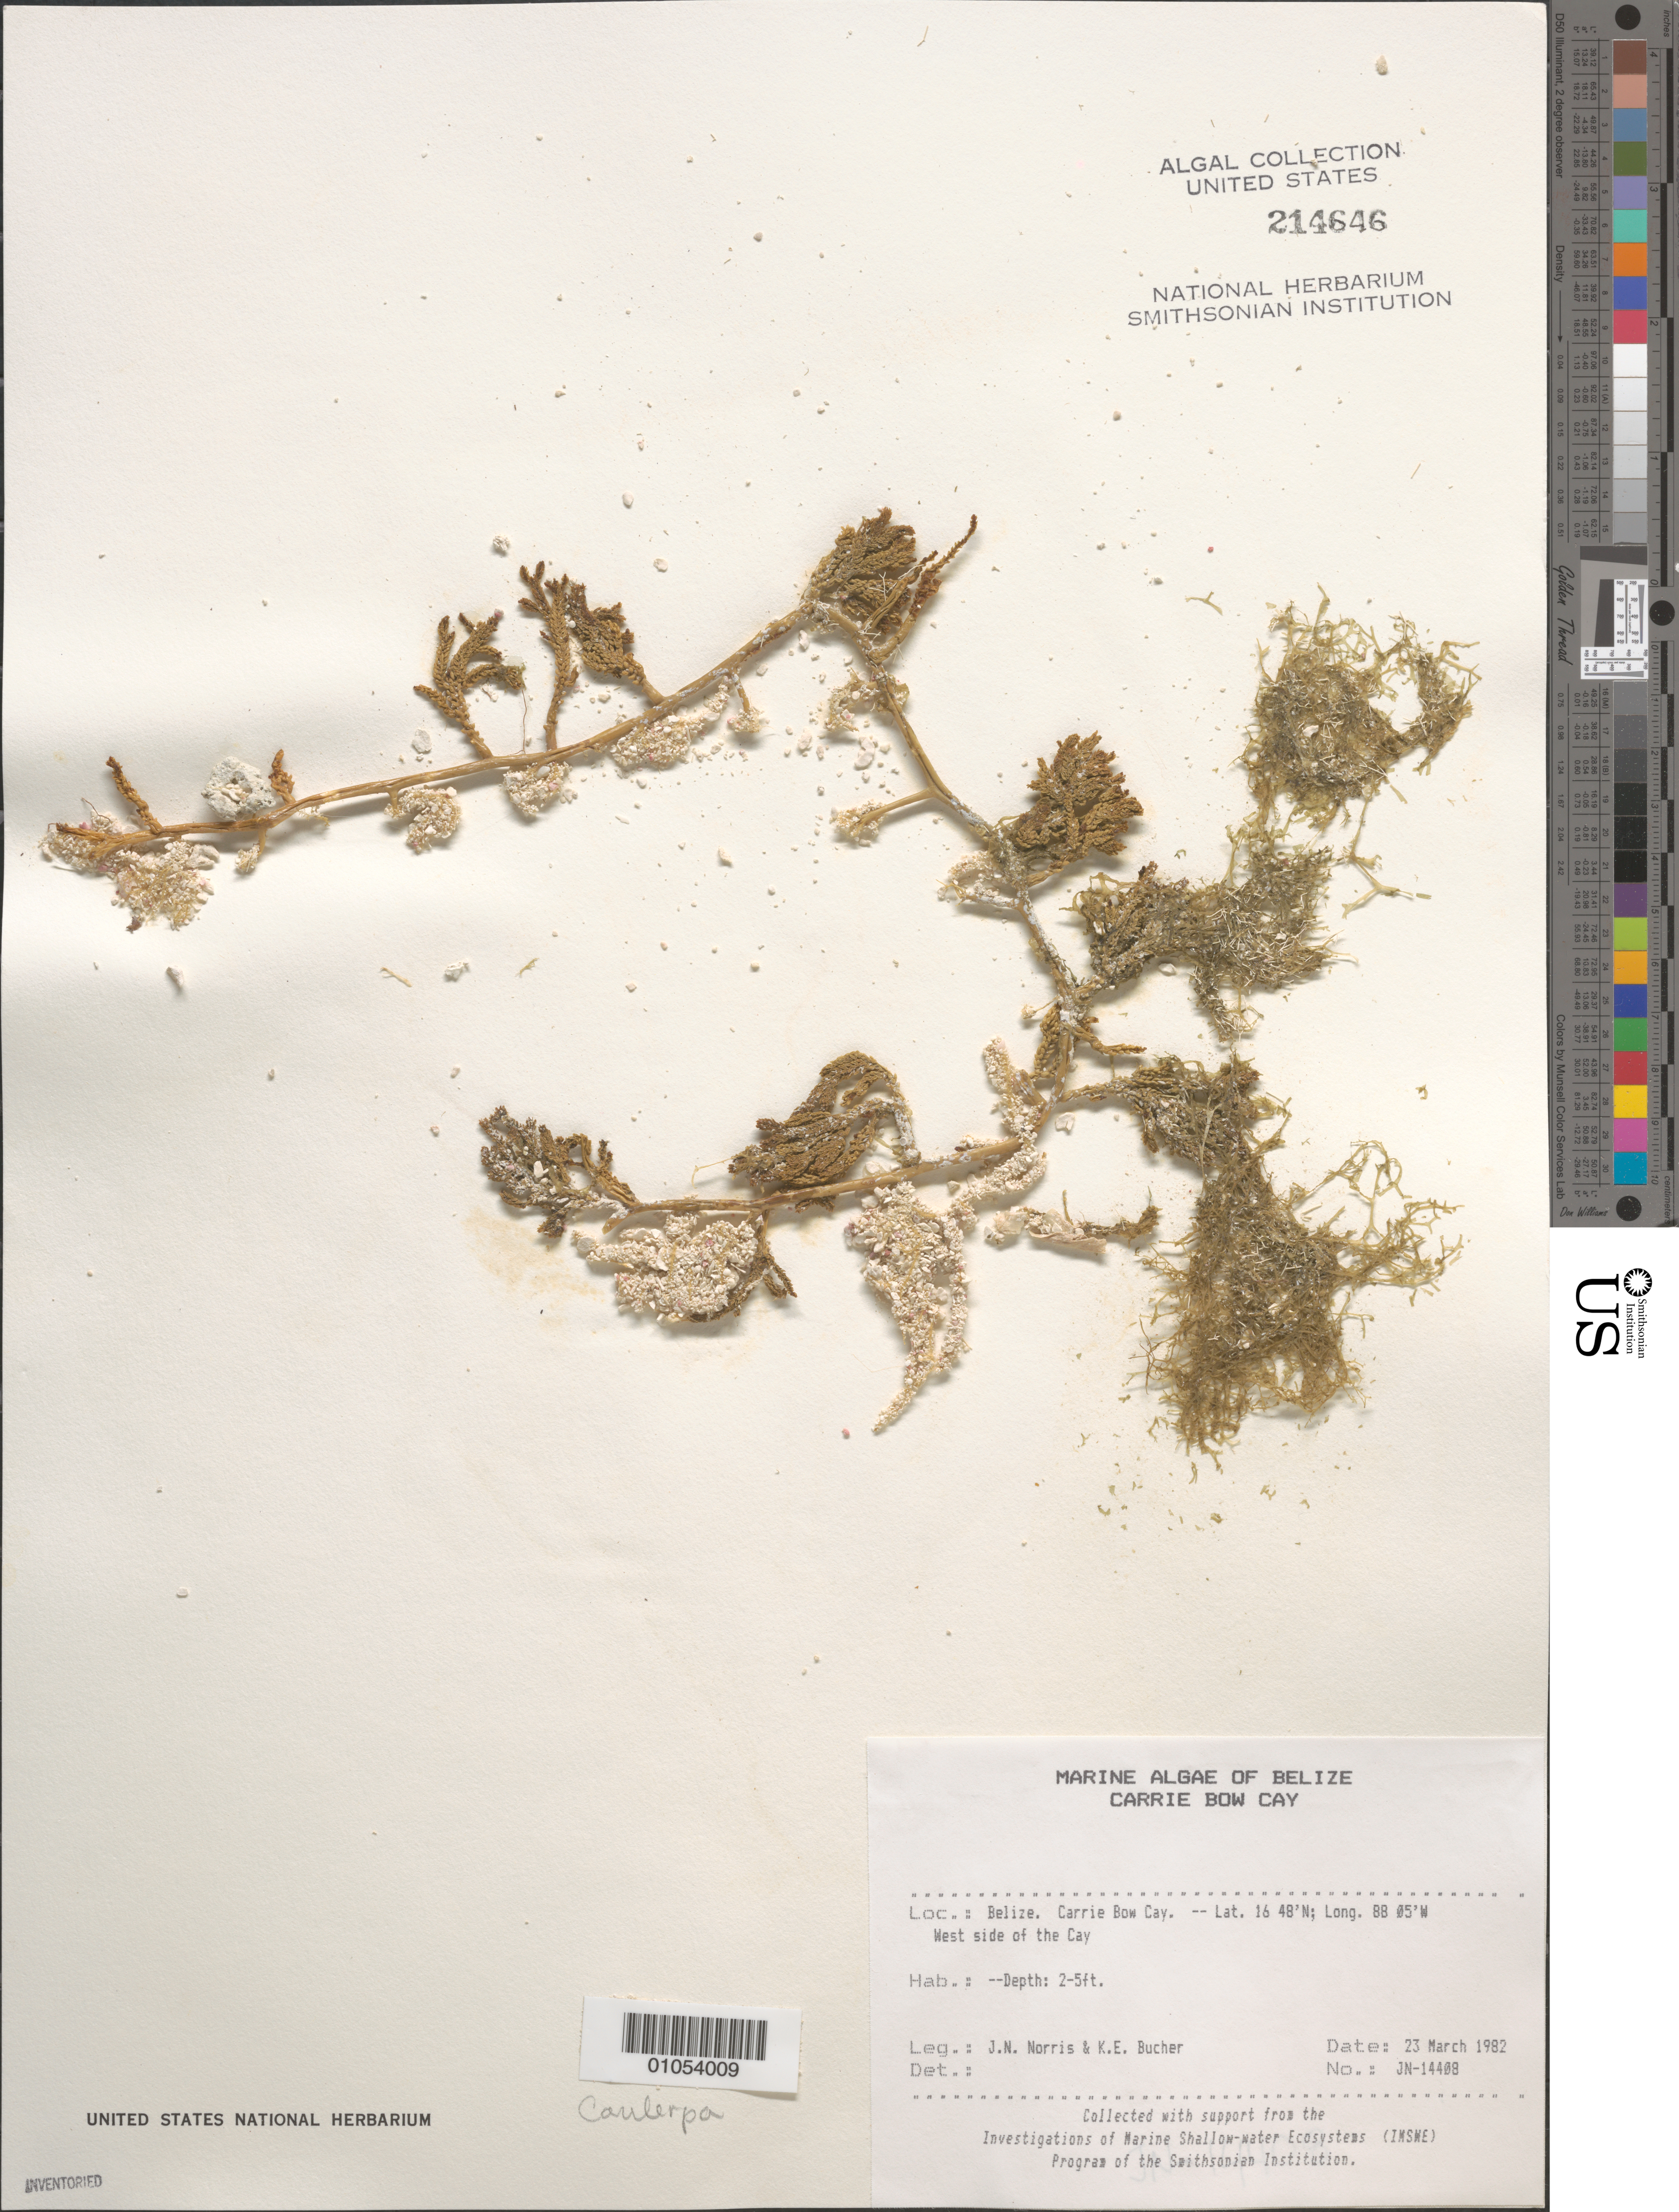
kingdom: Plantae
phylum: Chlorophyta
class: Ulvophyceae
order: Bryopsidales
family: Caulerpaceae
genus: Caulerpa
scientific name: Caulerpa sp.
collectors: J. N. Norris & K. E. Bucher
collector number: JN-14408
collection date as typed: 23 Mar 1982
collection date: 1982-03-23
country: Belize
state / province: Stann Creek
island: Carrie Bow Cay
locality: West side of Carrie Bow Cay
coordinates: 16 48'N, 88 05'W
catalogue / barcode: US 214646